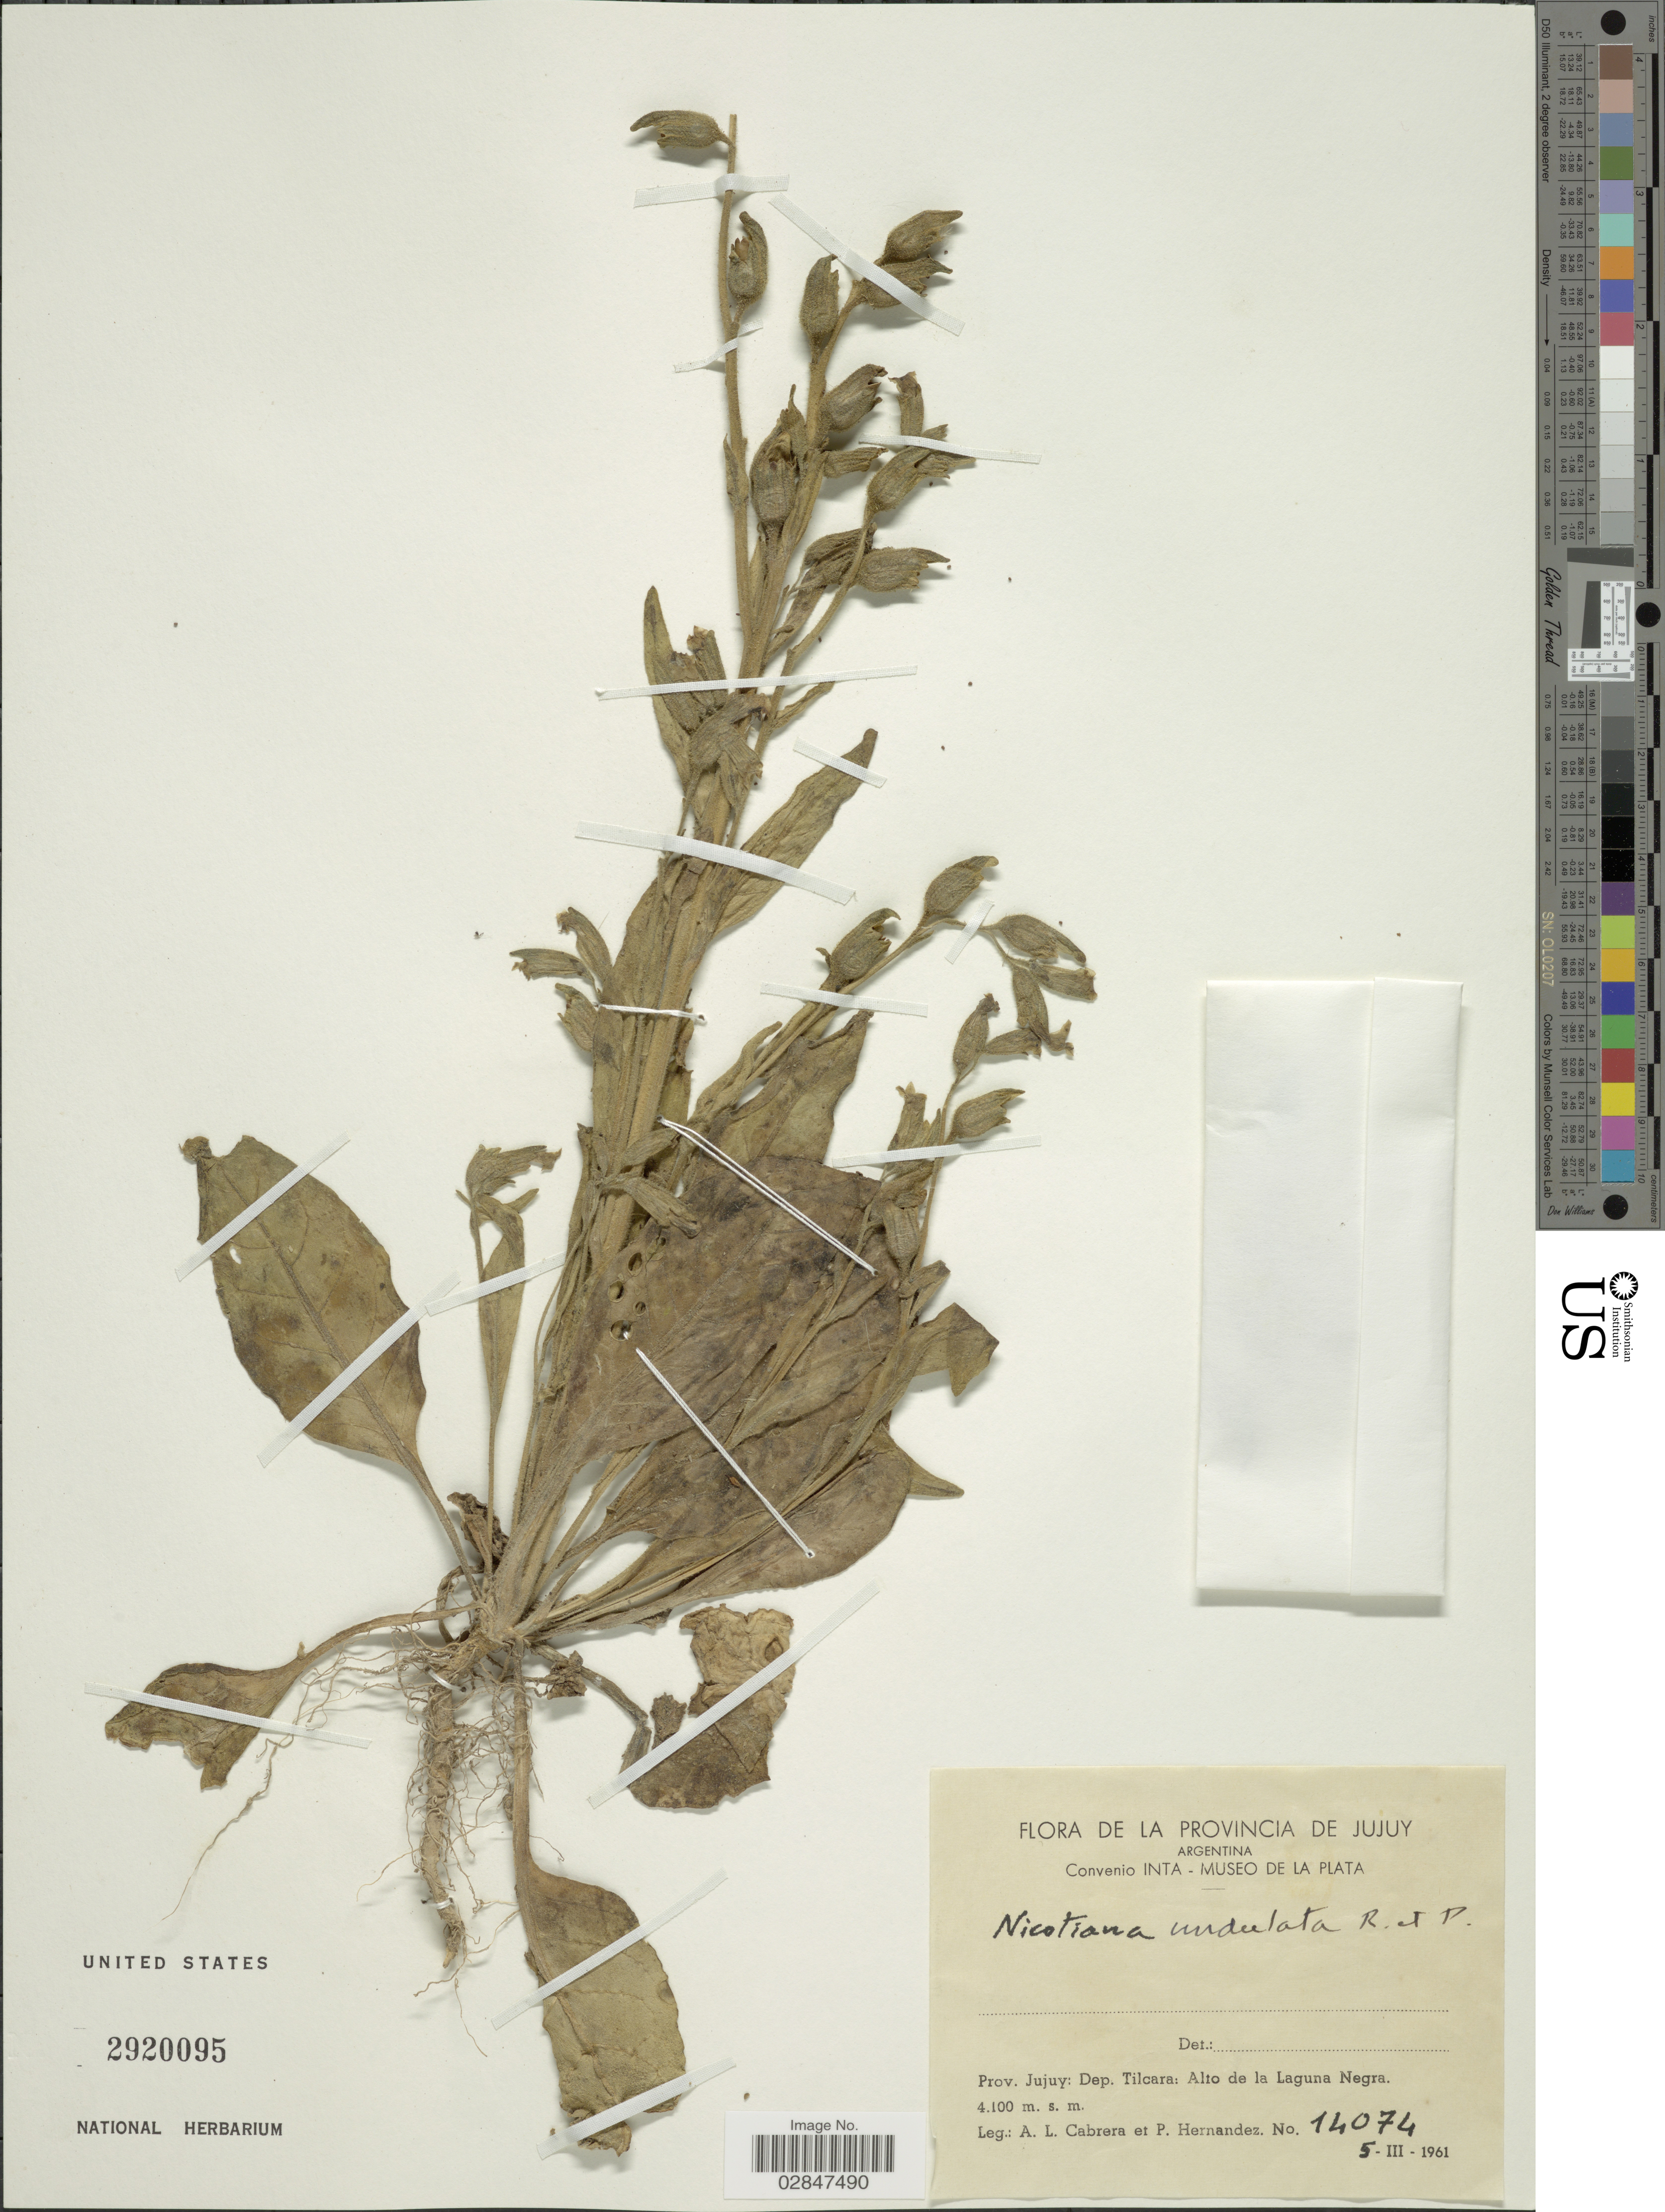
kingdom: Plantae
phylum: Tracheophyta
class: Magnoliopsida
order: Solanales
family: Solanaceae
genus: Nicotiana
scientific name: Nicotiana undulata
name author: Ruiz & Pav.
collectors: A. L. Cabrera & P. Hernandez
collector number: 14074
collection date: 1961-03-05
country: Argentina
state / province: Jujuy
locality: Prov. Jujuy: Dep. Tilcara: Alto de la Laguna Negra.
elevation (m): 4100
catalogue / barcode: US 2920095